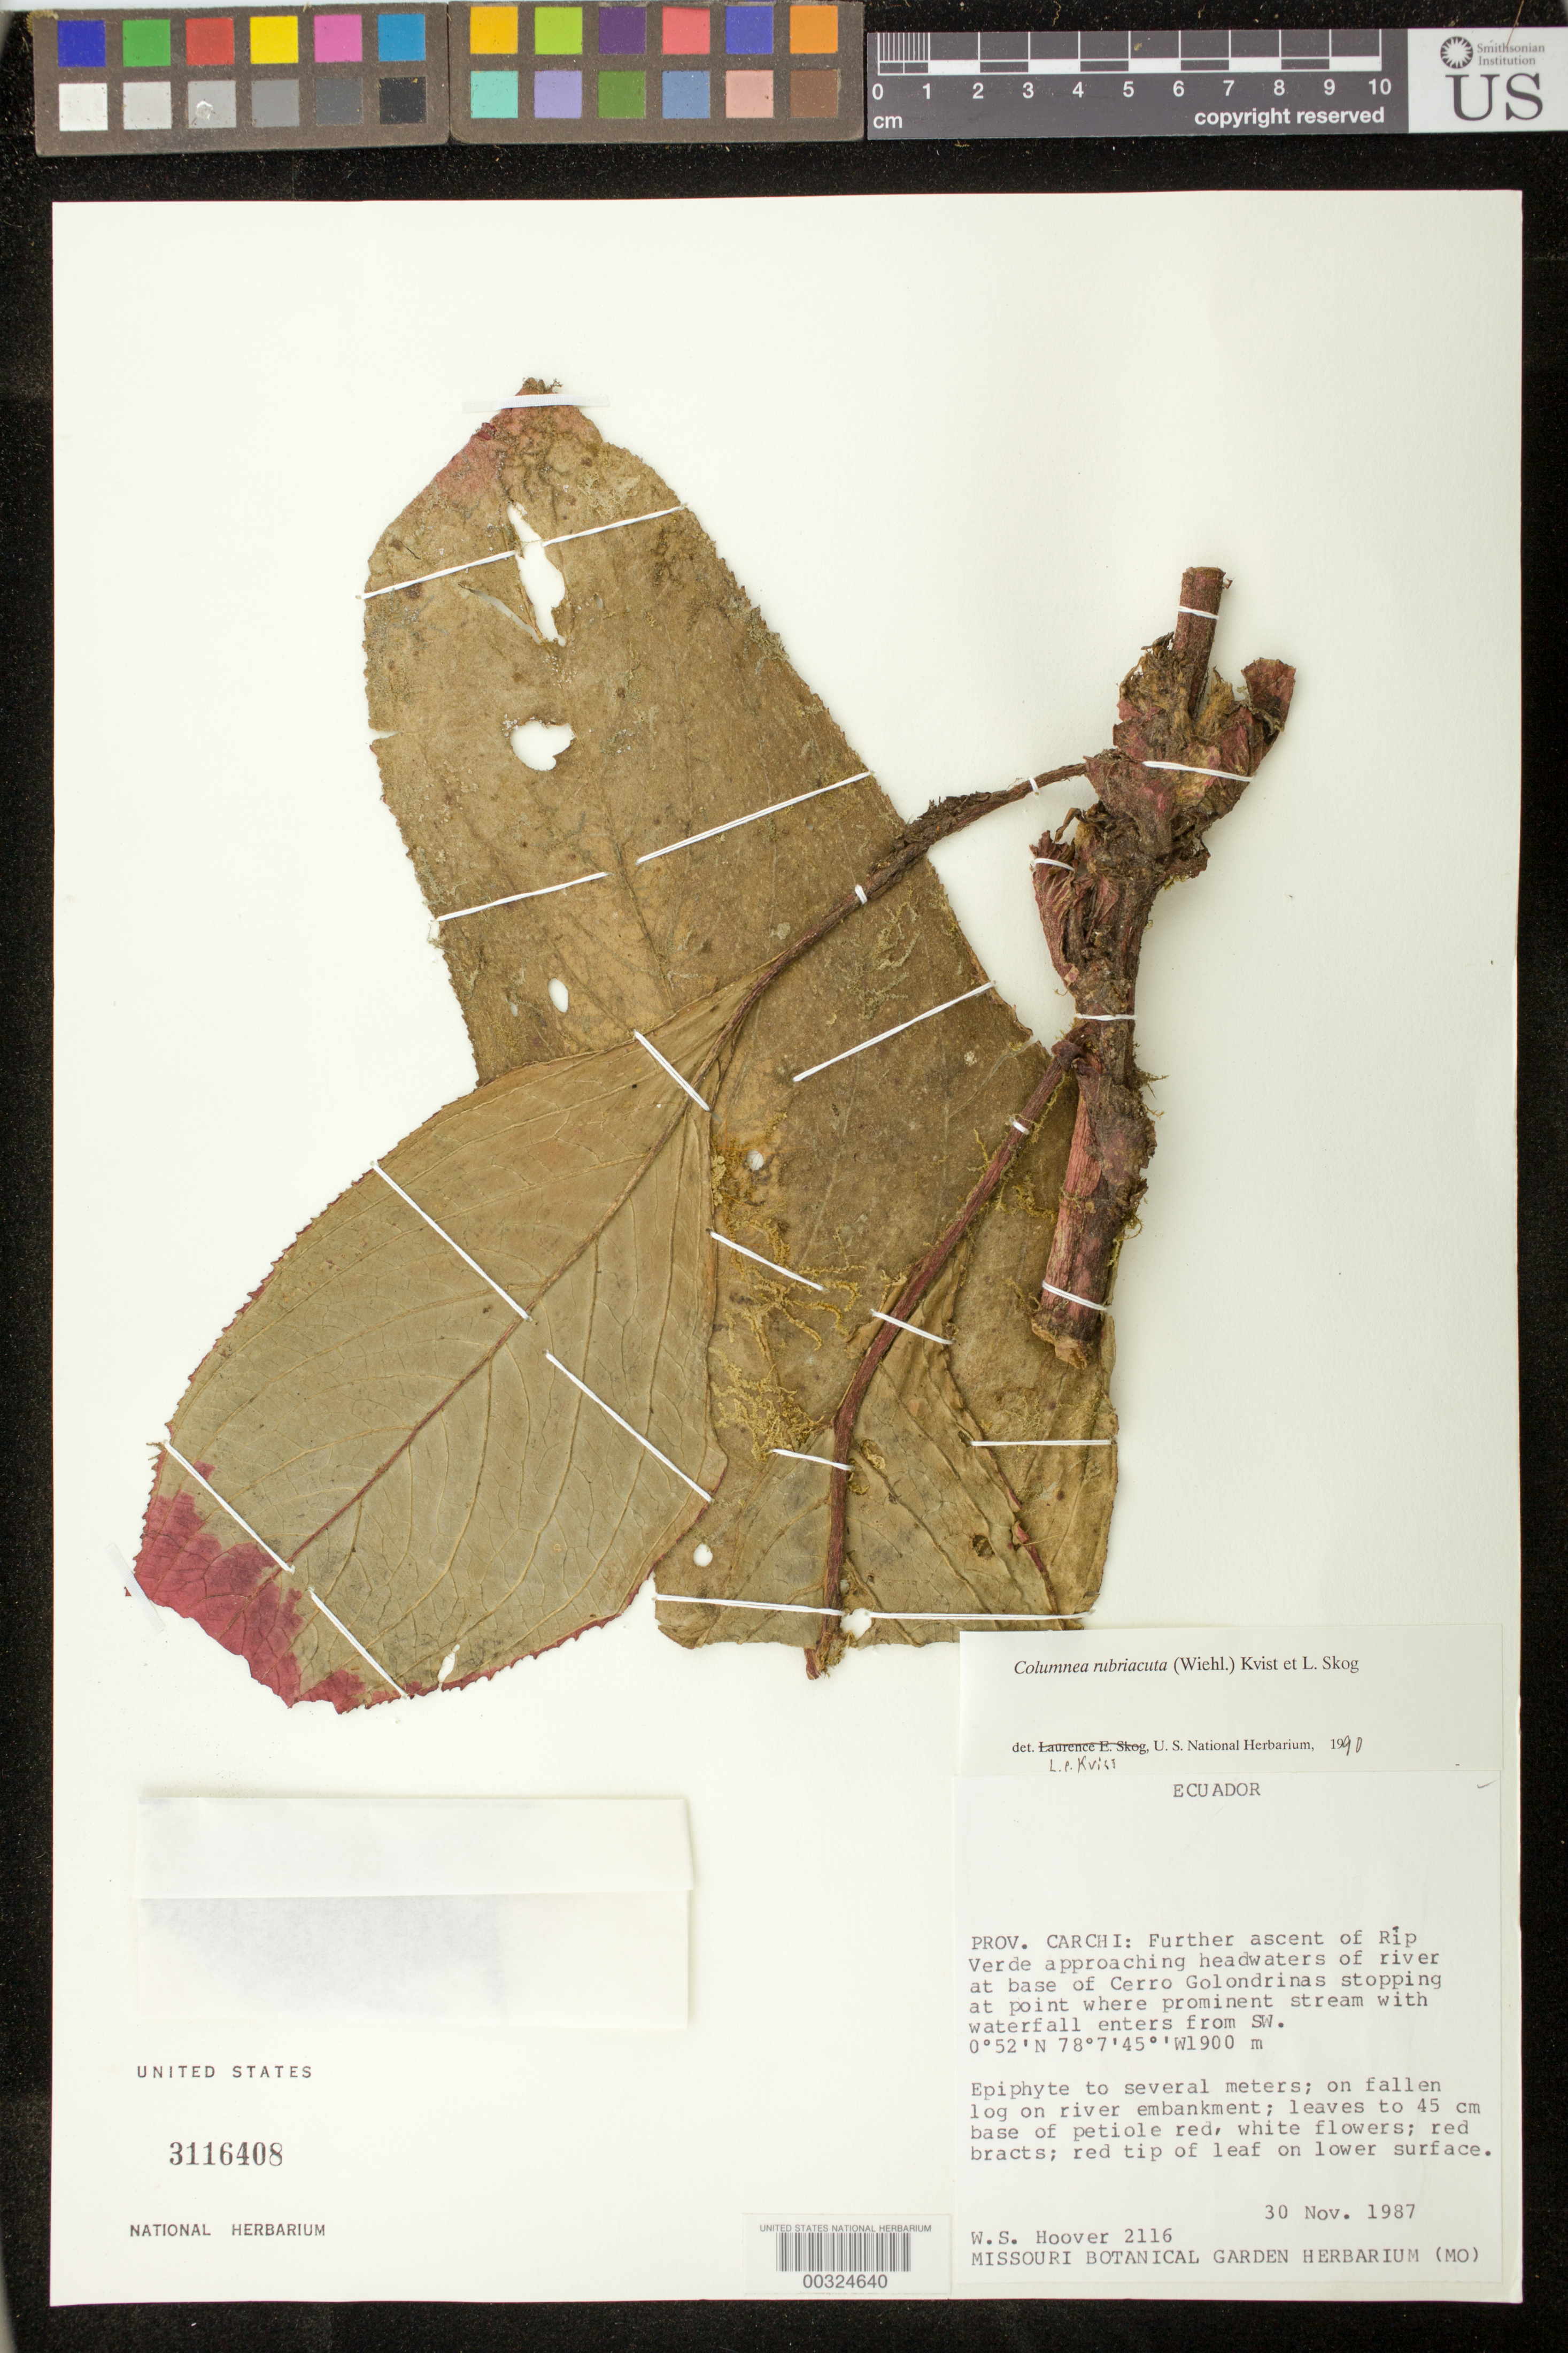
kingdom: Plantae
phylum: Tracheophyta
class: Magnoliopsida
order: Lamiales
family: Gesneriaceae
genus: Columnea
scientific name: Columnea rubriacuta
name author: (Wiehler) L.P. Kvist & L.E. Skog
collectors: W. S. Hoover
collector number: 2116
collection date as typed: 30 Nov 1987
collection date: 1987-11-30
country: Ecuador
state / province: Carchi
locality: Further ascent of Rio Verde approaching headwaters of river at base of Cerro Golondrinas ...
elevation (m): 1900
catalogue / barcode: US 3116408